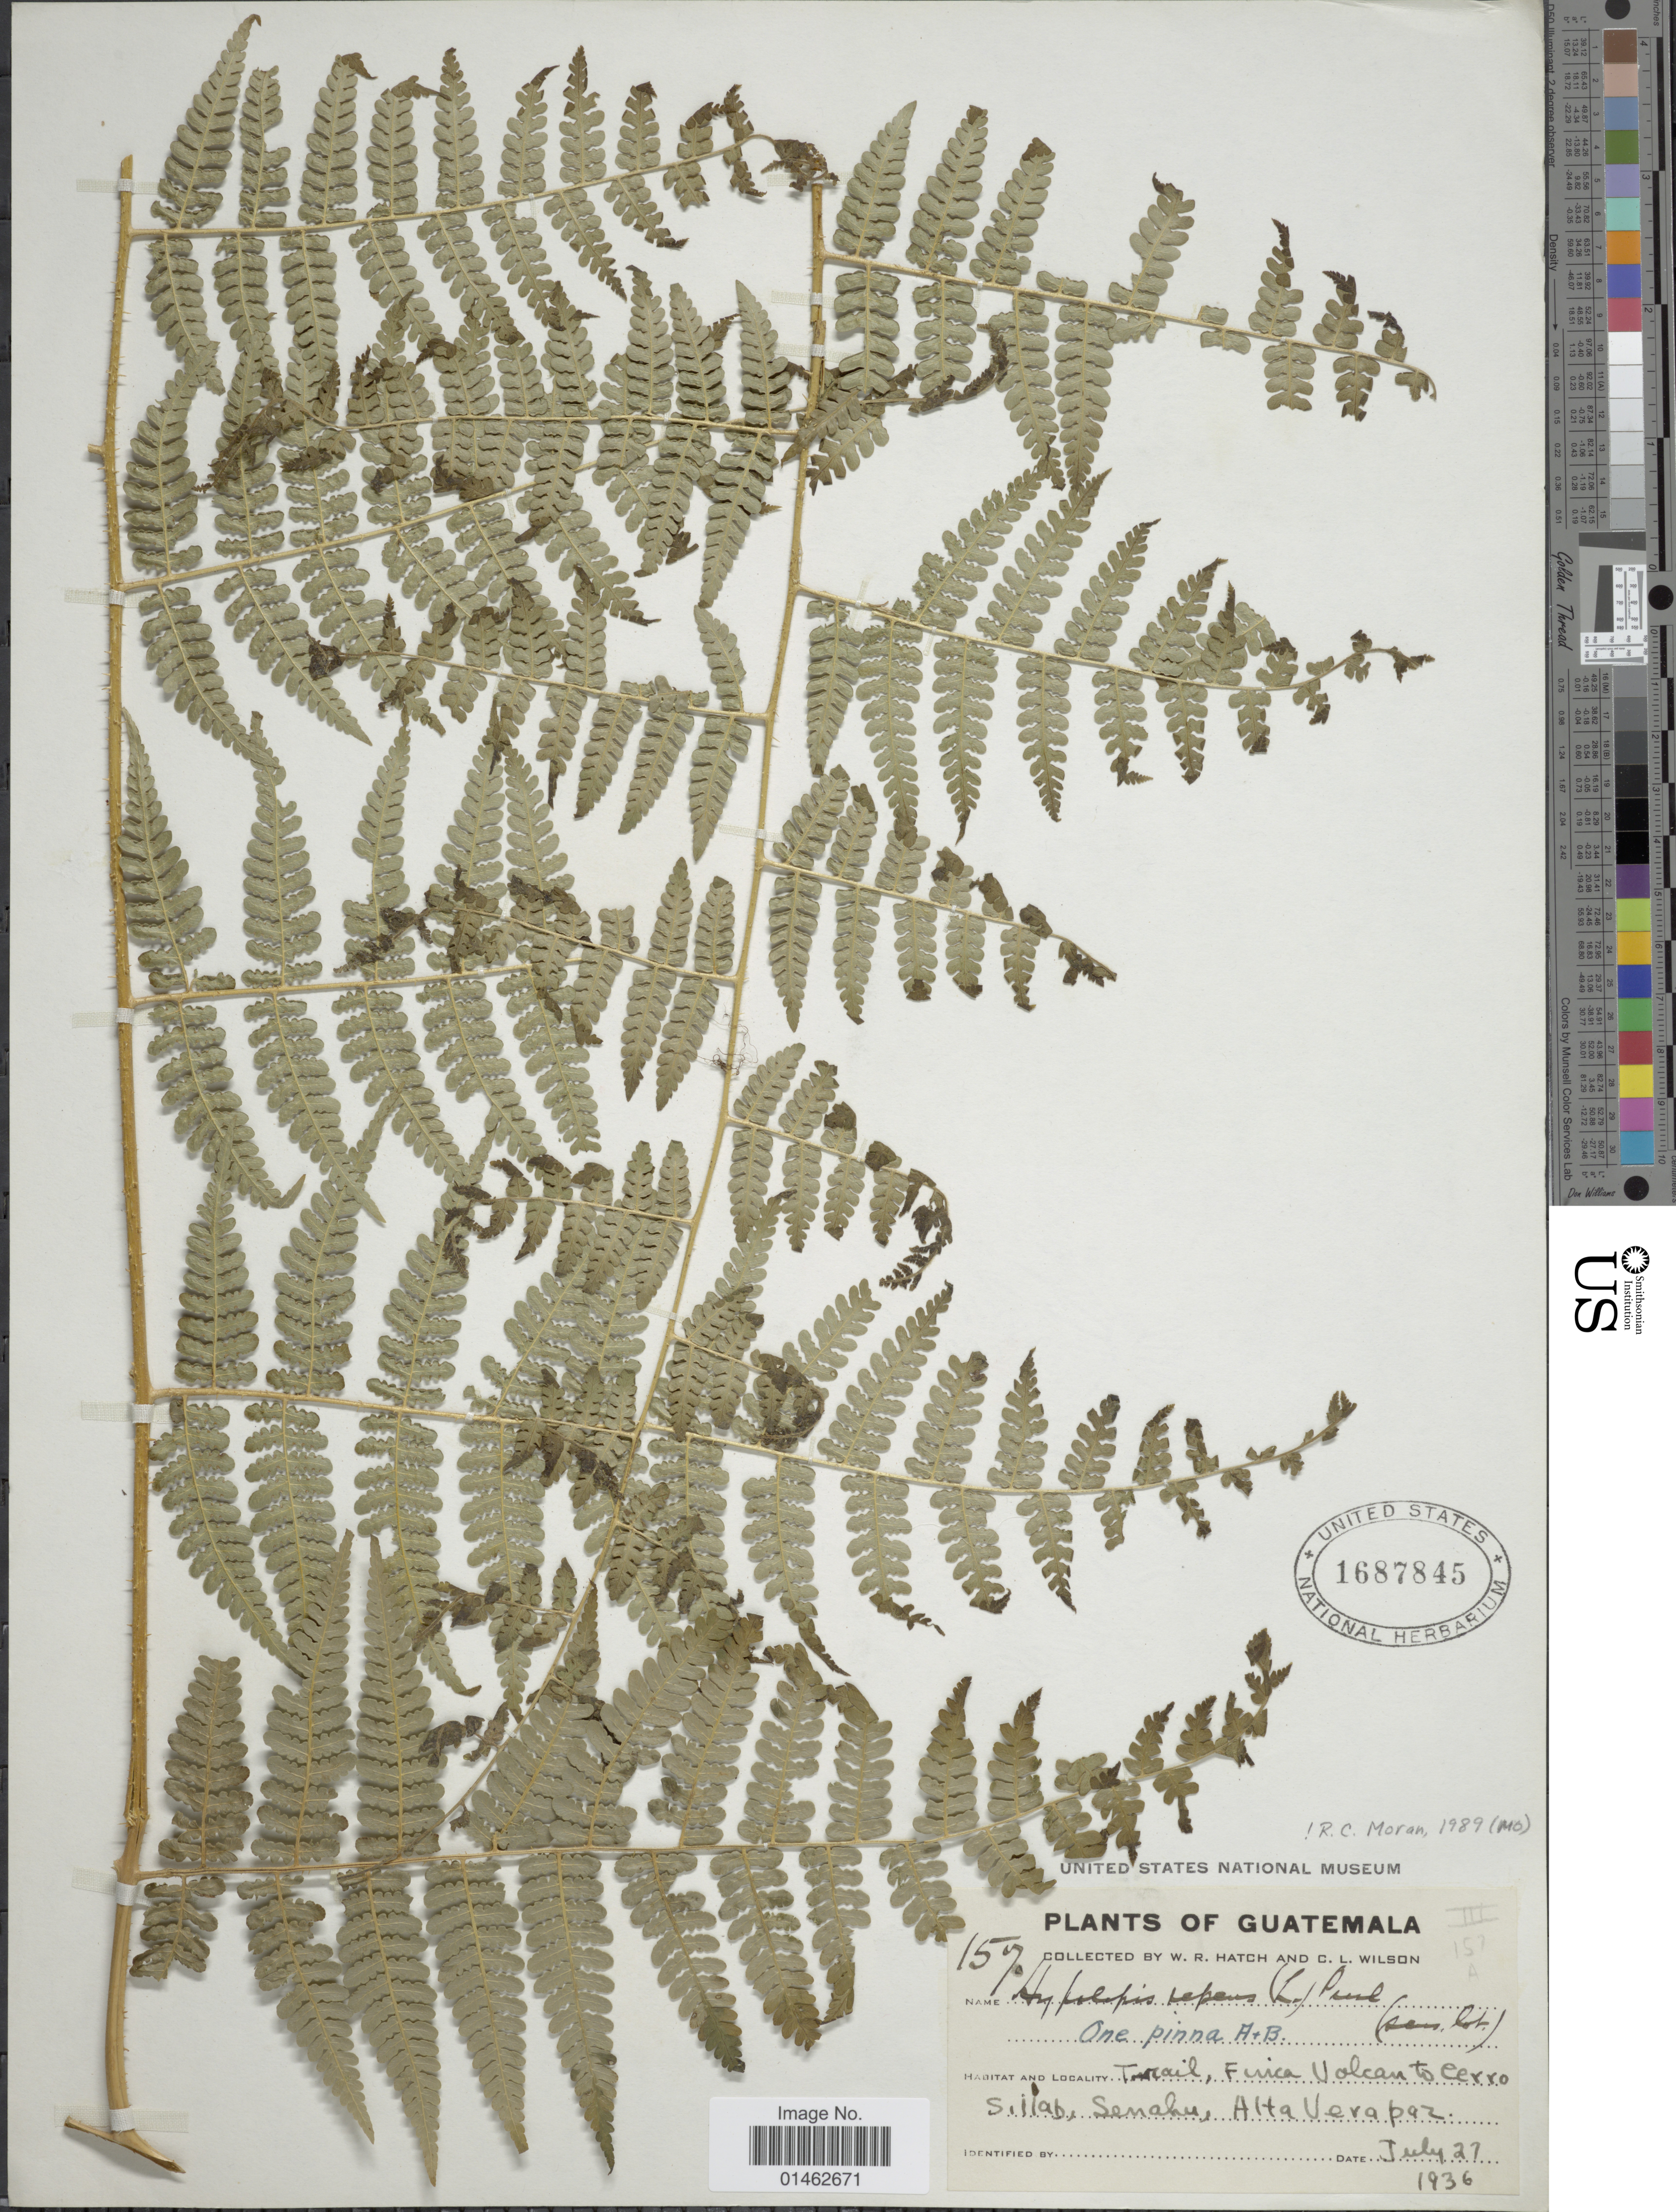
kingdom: Plantae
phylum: Tracheophyta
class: Polypodiopsida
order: Polypodiales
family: Dennstaedtiaceae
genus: Hypolepis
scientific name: Hypolepis repens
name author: (L.) C. Presl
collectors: W. Hatch & C. L. Wilson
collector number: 157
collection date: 1936-07-27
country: Guatemala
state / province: Alta Verapaz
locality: Trail, Finca Volcan to Cerro Sillab, Senahu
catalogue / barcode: US 1687845